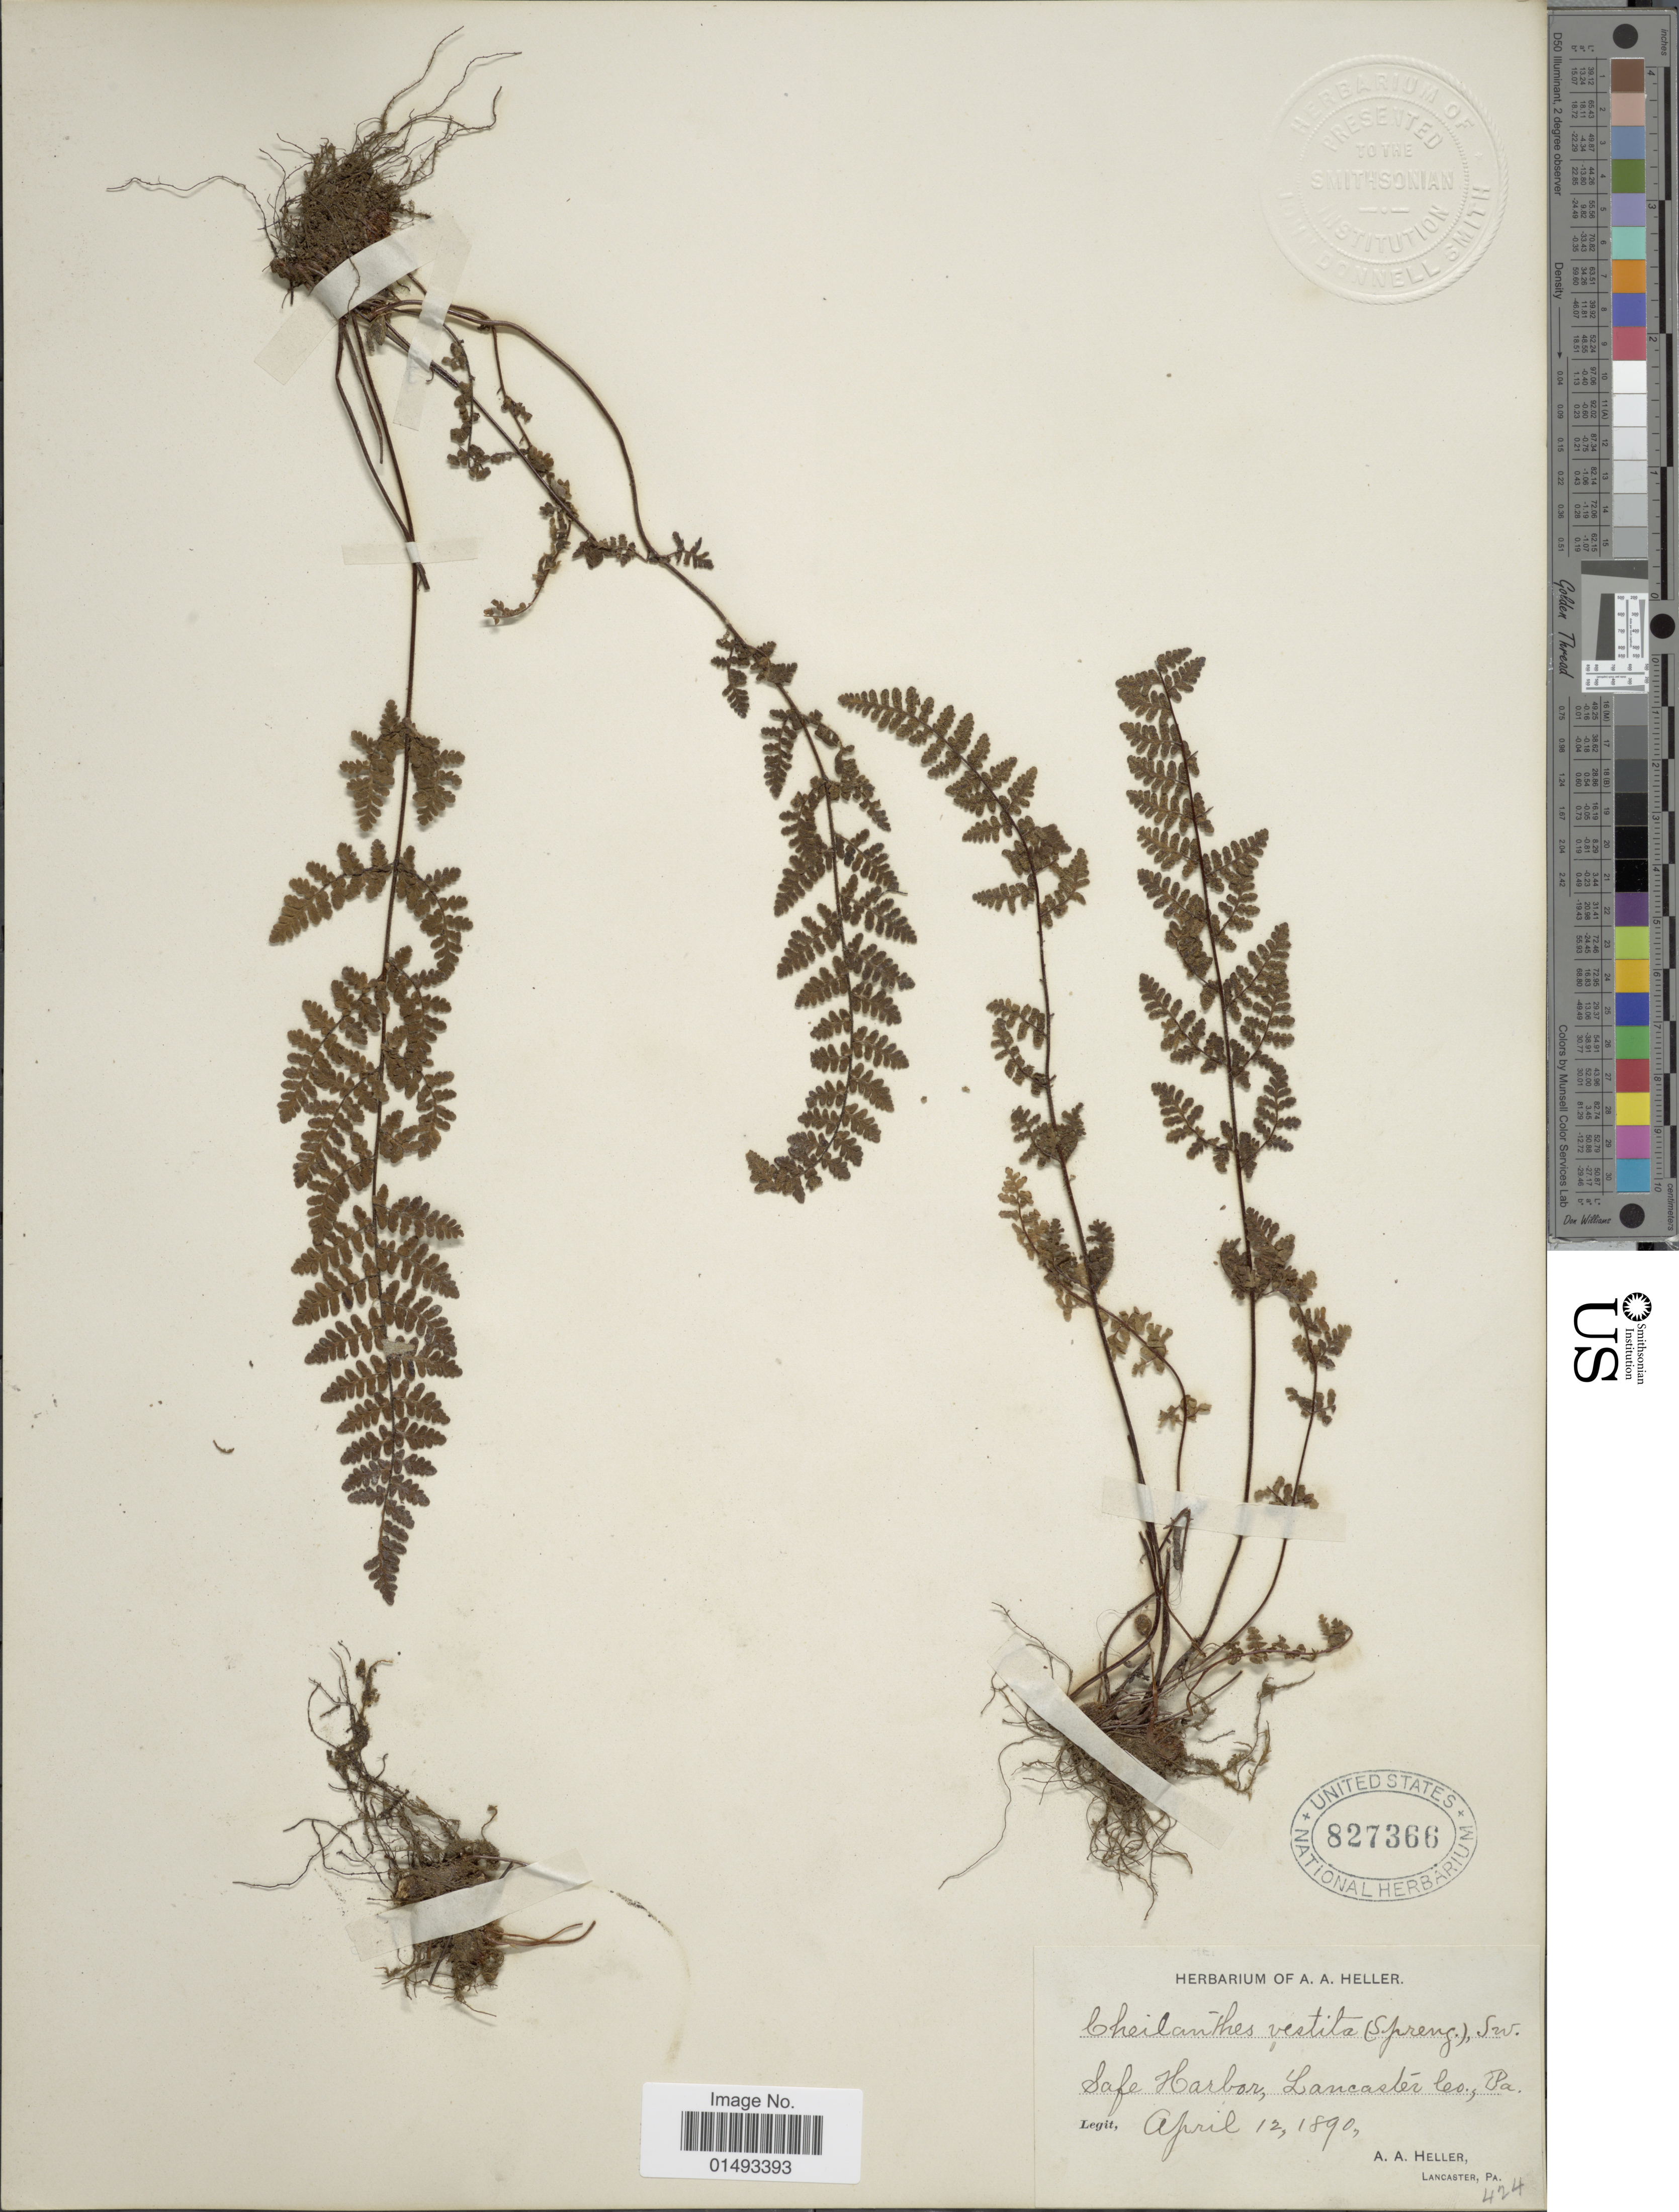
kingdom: Plantae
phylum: Tracheophyta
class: Polypodiopsida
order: Polypodiales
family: Pteridaceae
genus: Myriopteris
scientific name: Myriopteris lanosa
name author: (Michx.) Grusz & Windham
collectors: A. A. Heller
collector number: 424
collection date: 1890-04-12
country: United States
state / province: Pennsylvania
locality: Safe Harbor, Lancaster leo.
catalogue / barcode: US 827366